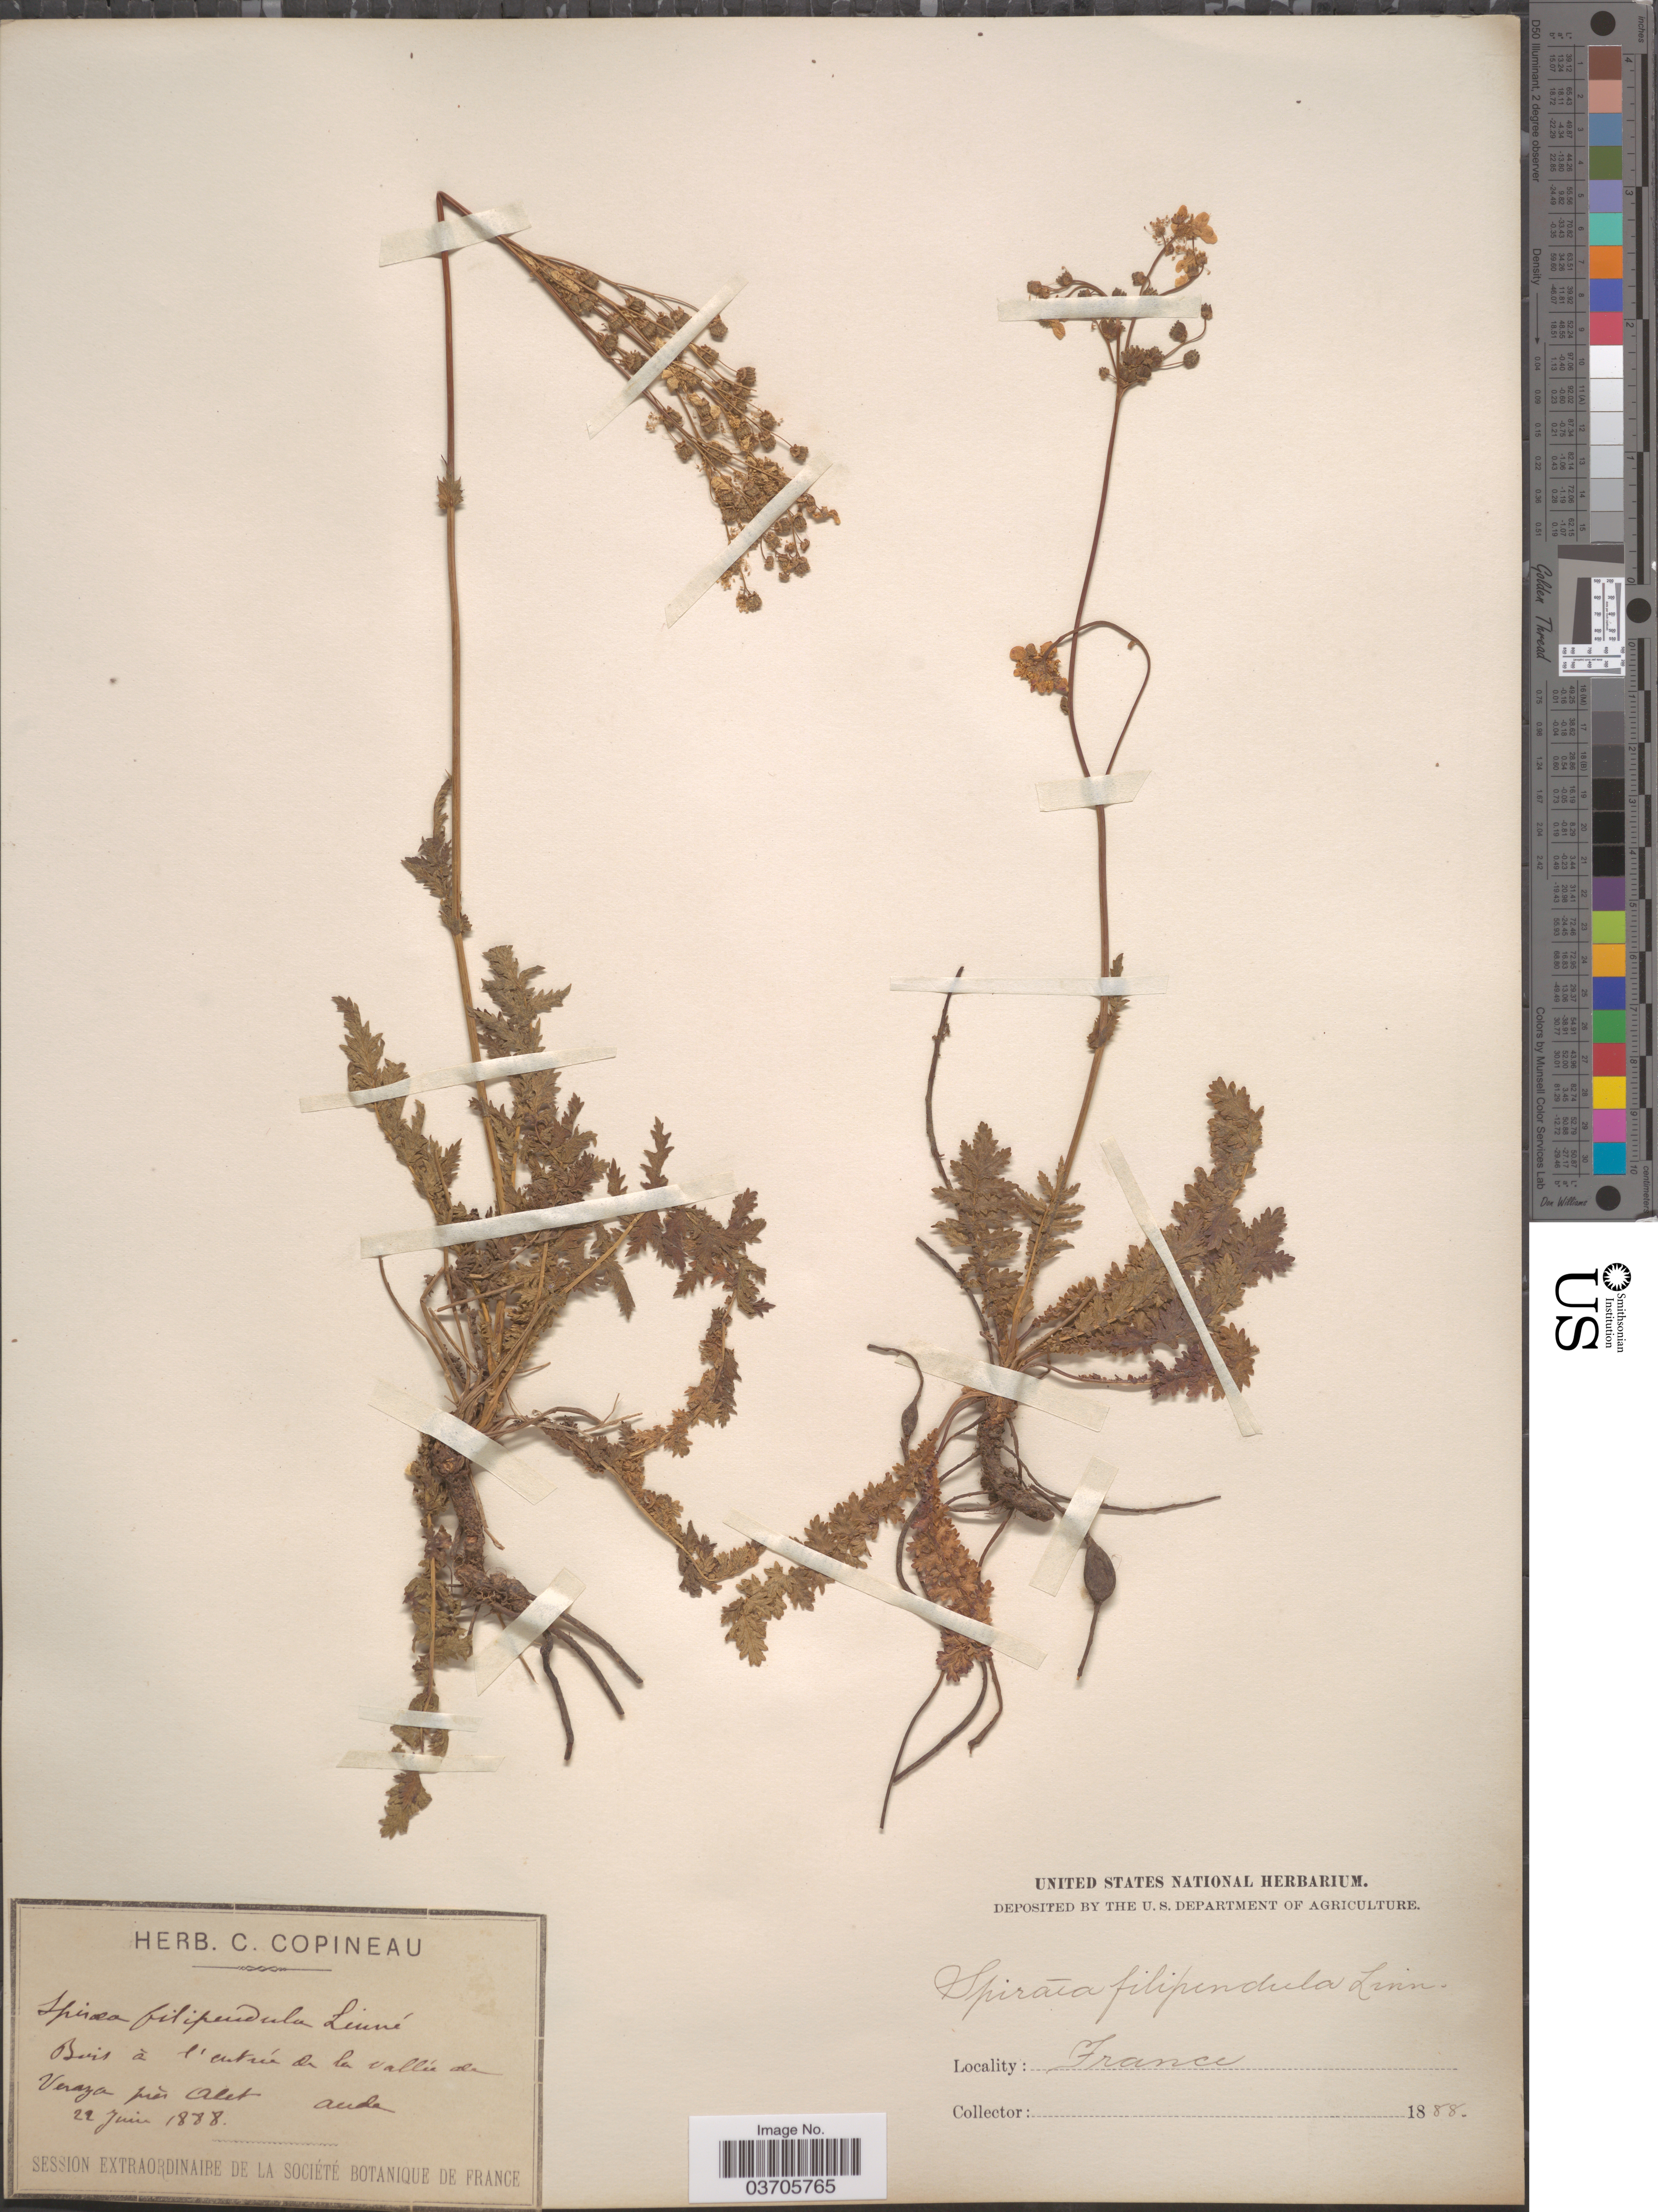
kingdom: Plantae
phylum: Tracheophyta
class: Magnoliopsida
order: Rosales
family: Rosaceae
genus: Filipendula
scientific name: Filipendula filipendula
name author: (L.) Voss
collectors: ex herb. C. Copineau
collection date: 1888-06-22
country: France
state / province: Occitanie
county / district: Aude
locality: Bois à l'entreé de la vallée de Veraza près Alet, Aude [woods at the entrance to the valley of Veraza near Alet, Aude]